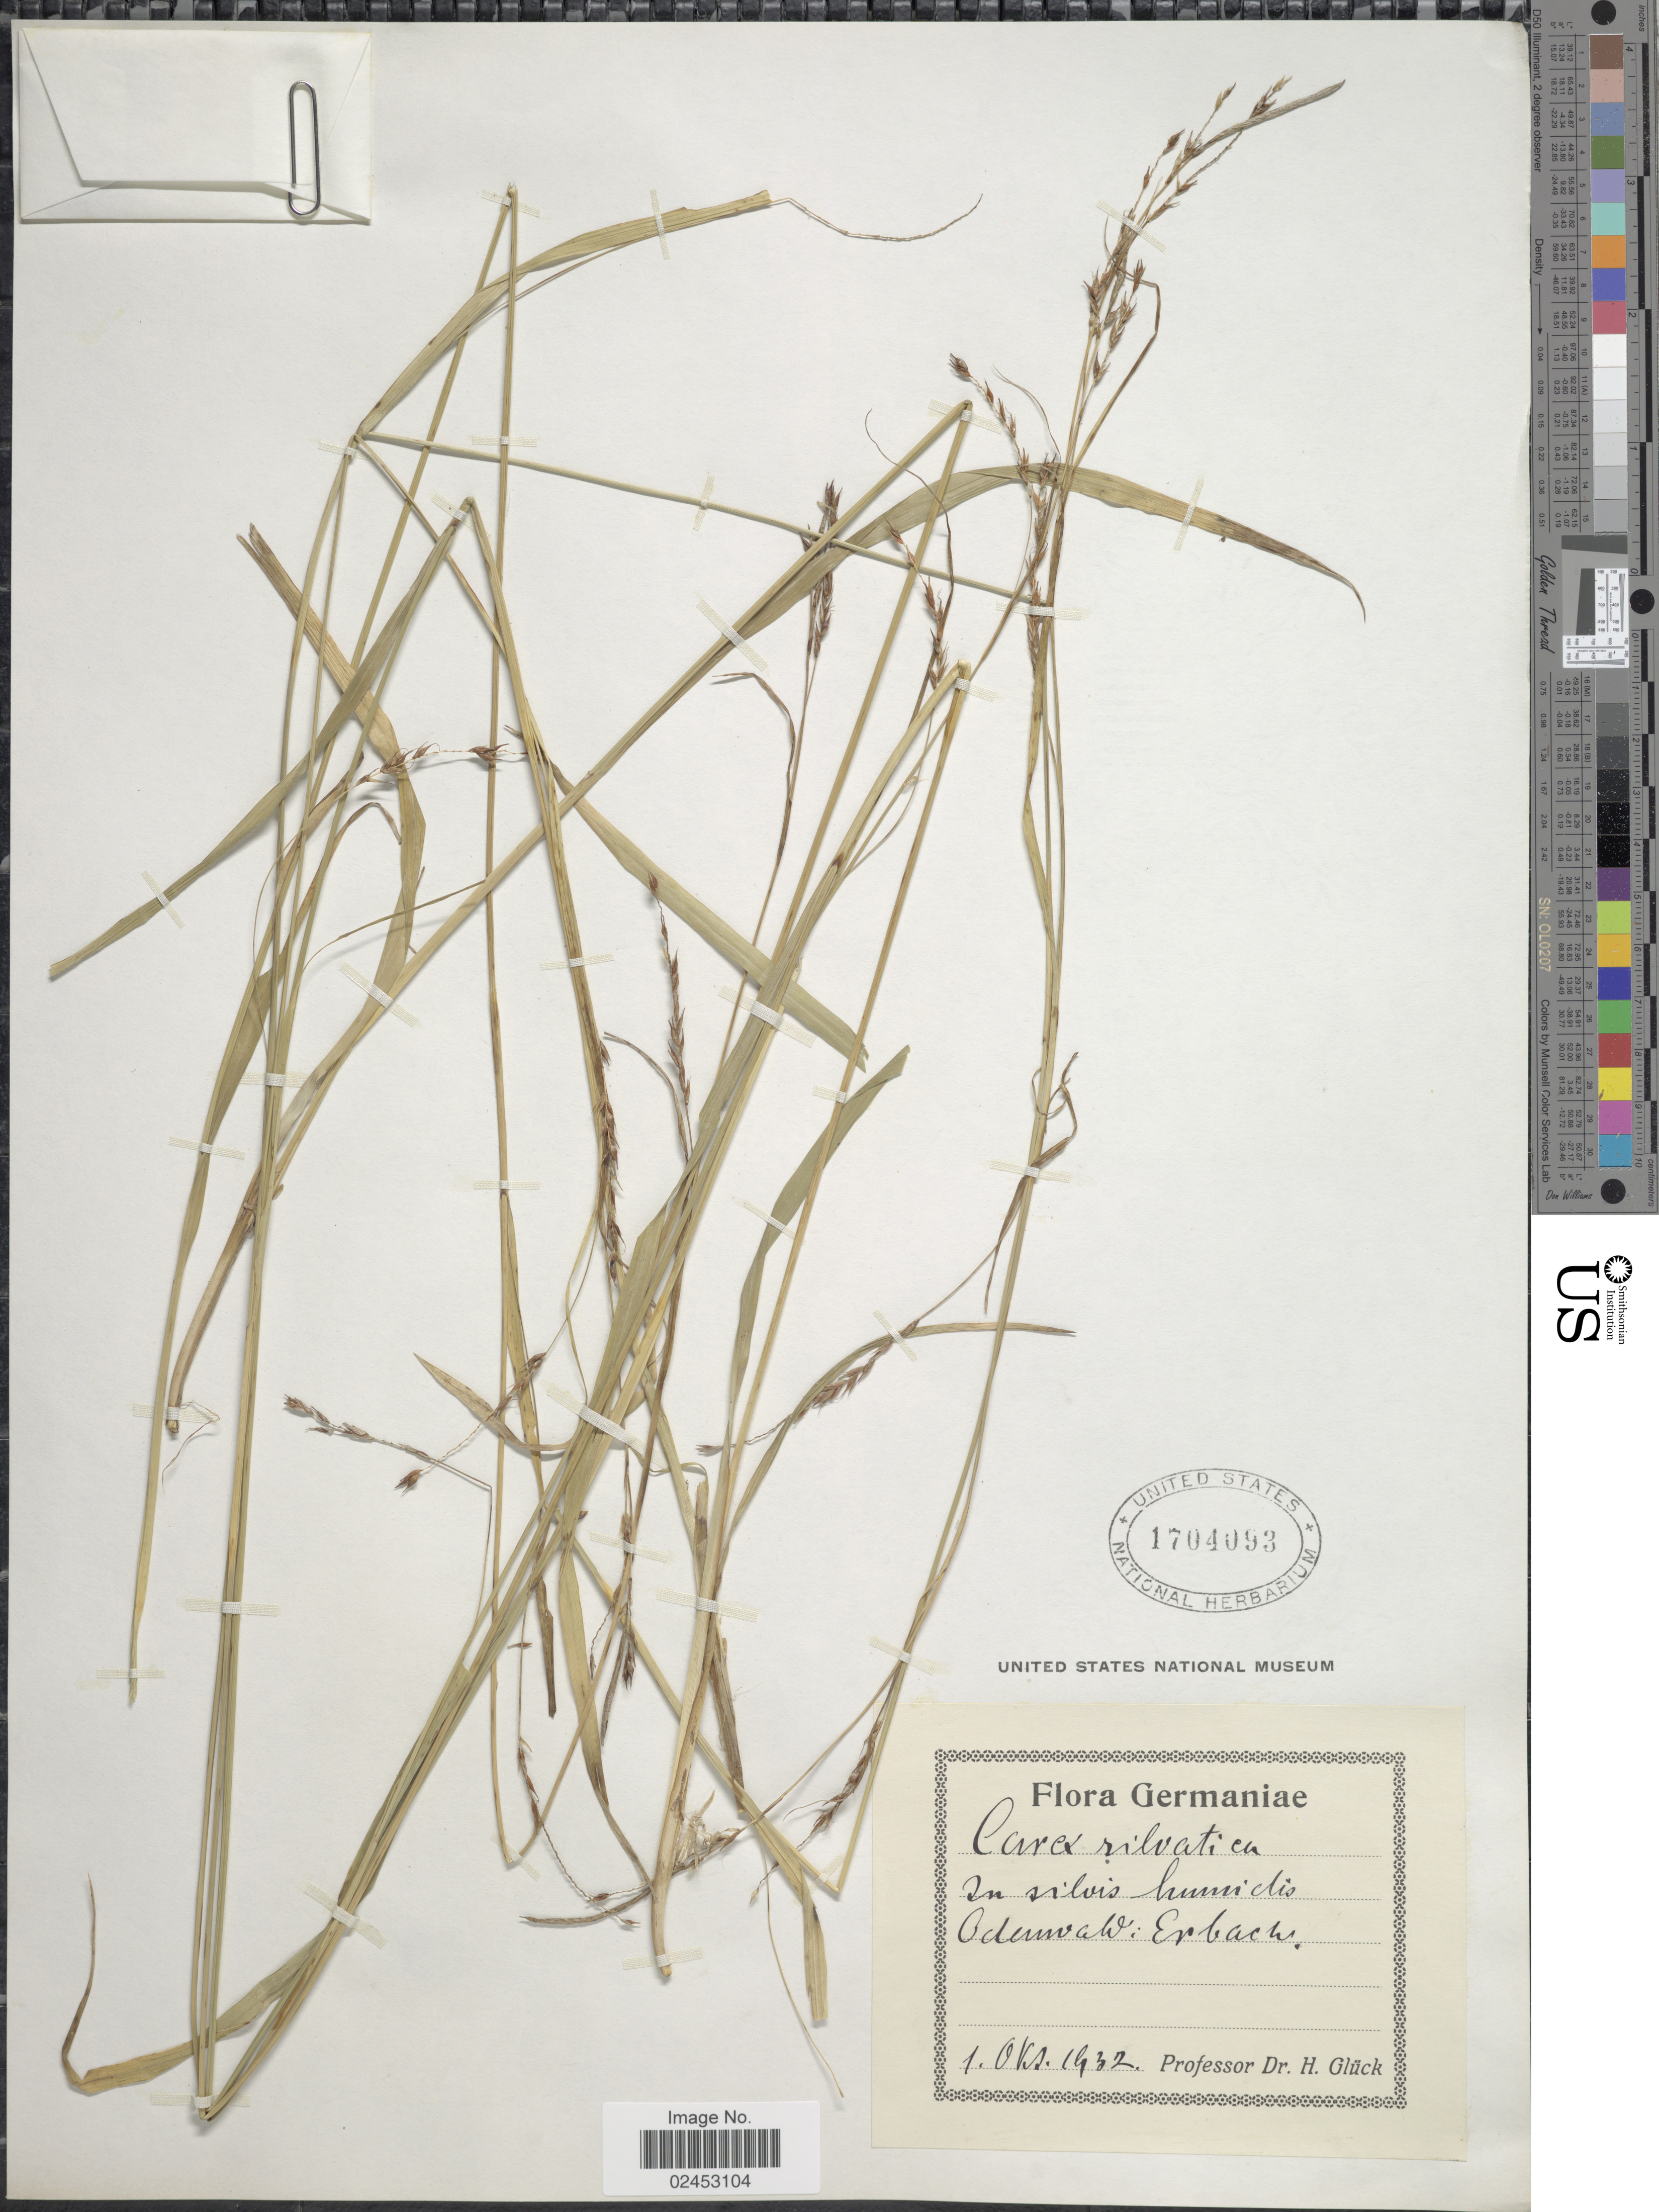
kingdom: Plantae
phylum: Tracheophyta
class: Liliopsida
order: Poales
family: Cyperaceae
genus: Carex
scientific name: Carex sylvatica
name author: Huds.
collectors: H. Glück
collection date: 1932-10-01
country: Germany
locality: Germaniae, in silvis humidis Odemvalv: Erbachi [interpreted]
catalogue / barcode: US 1704093